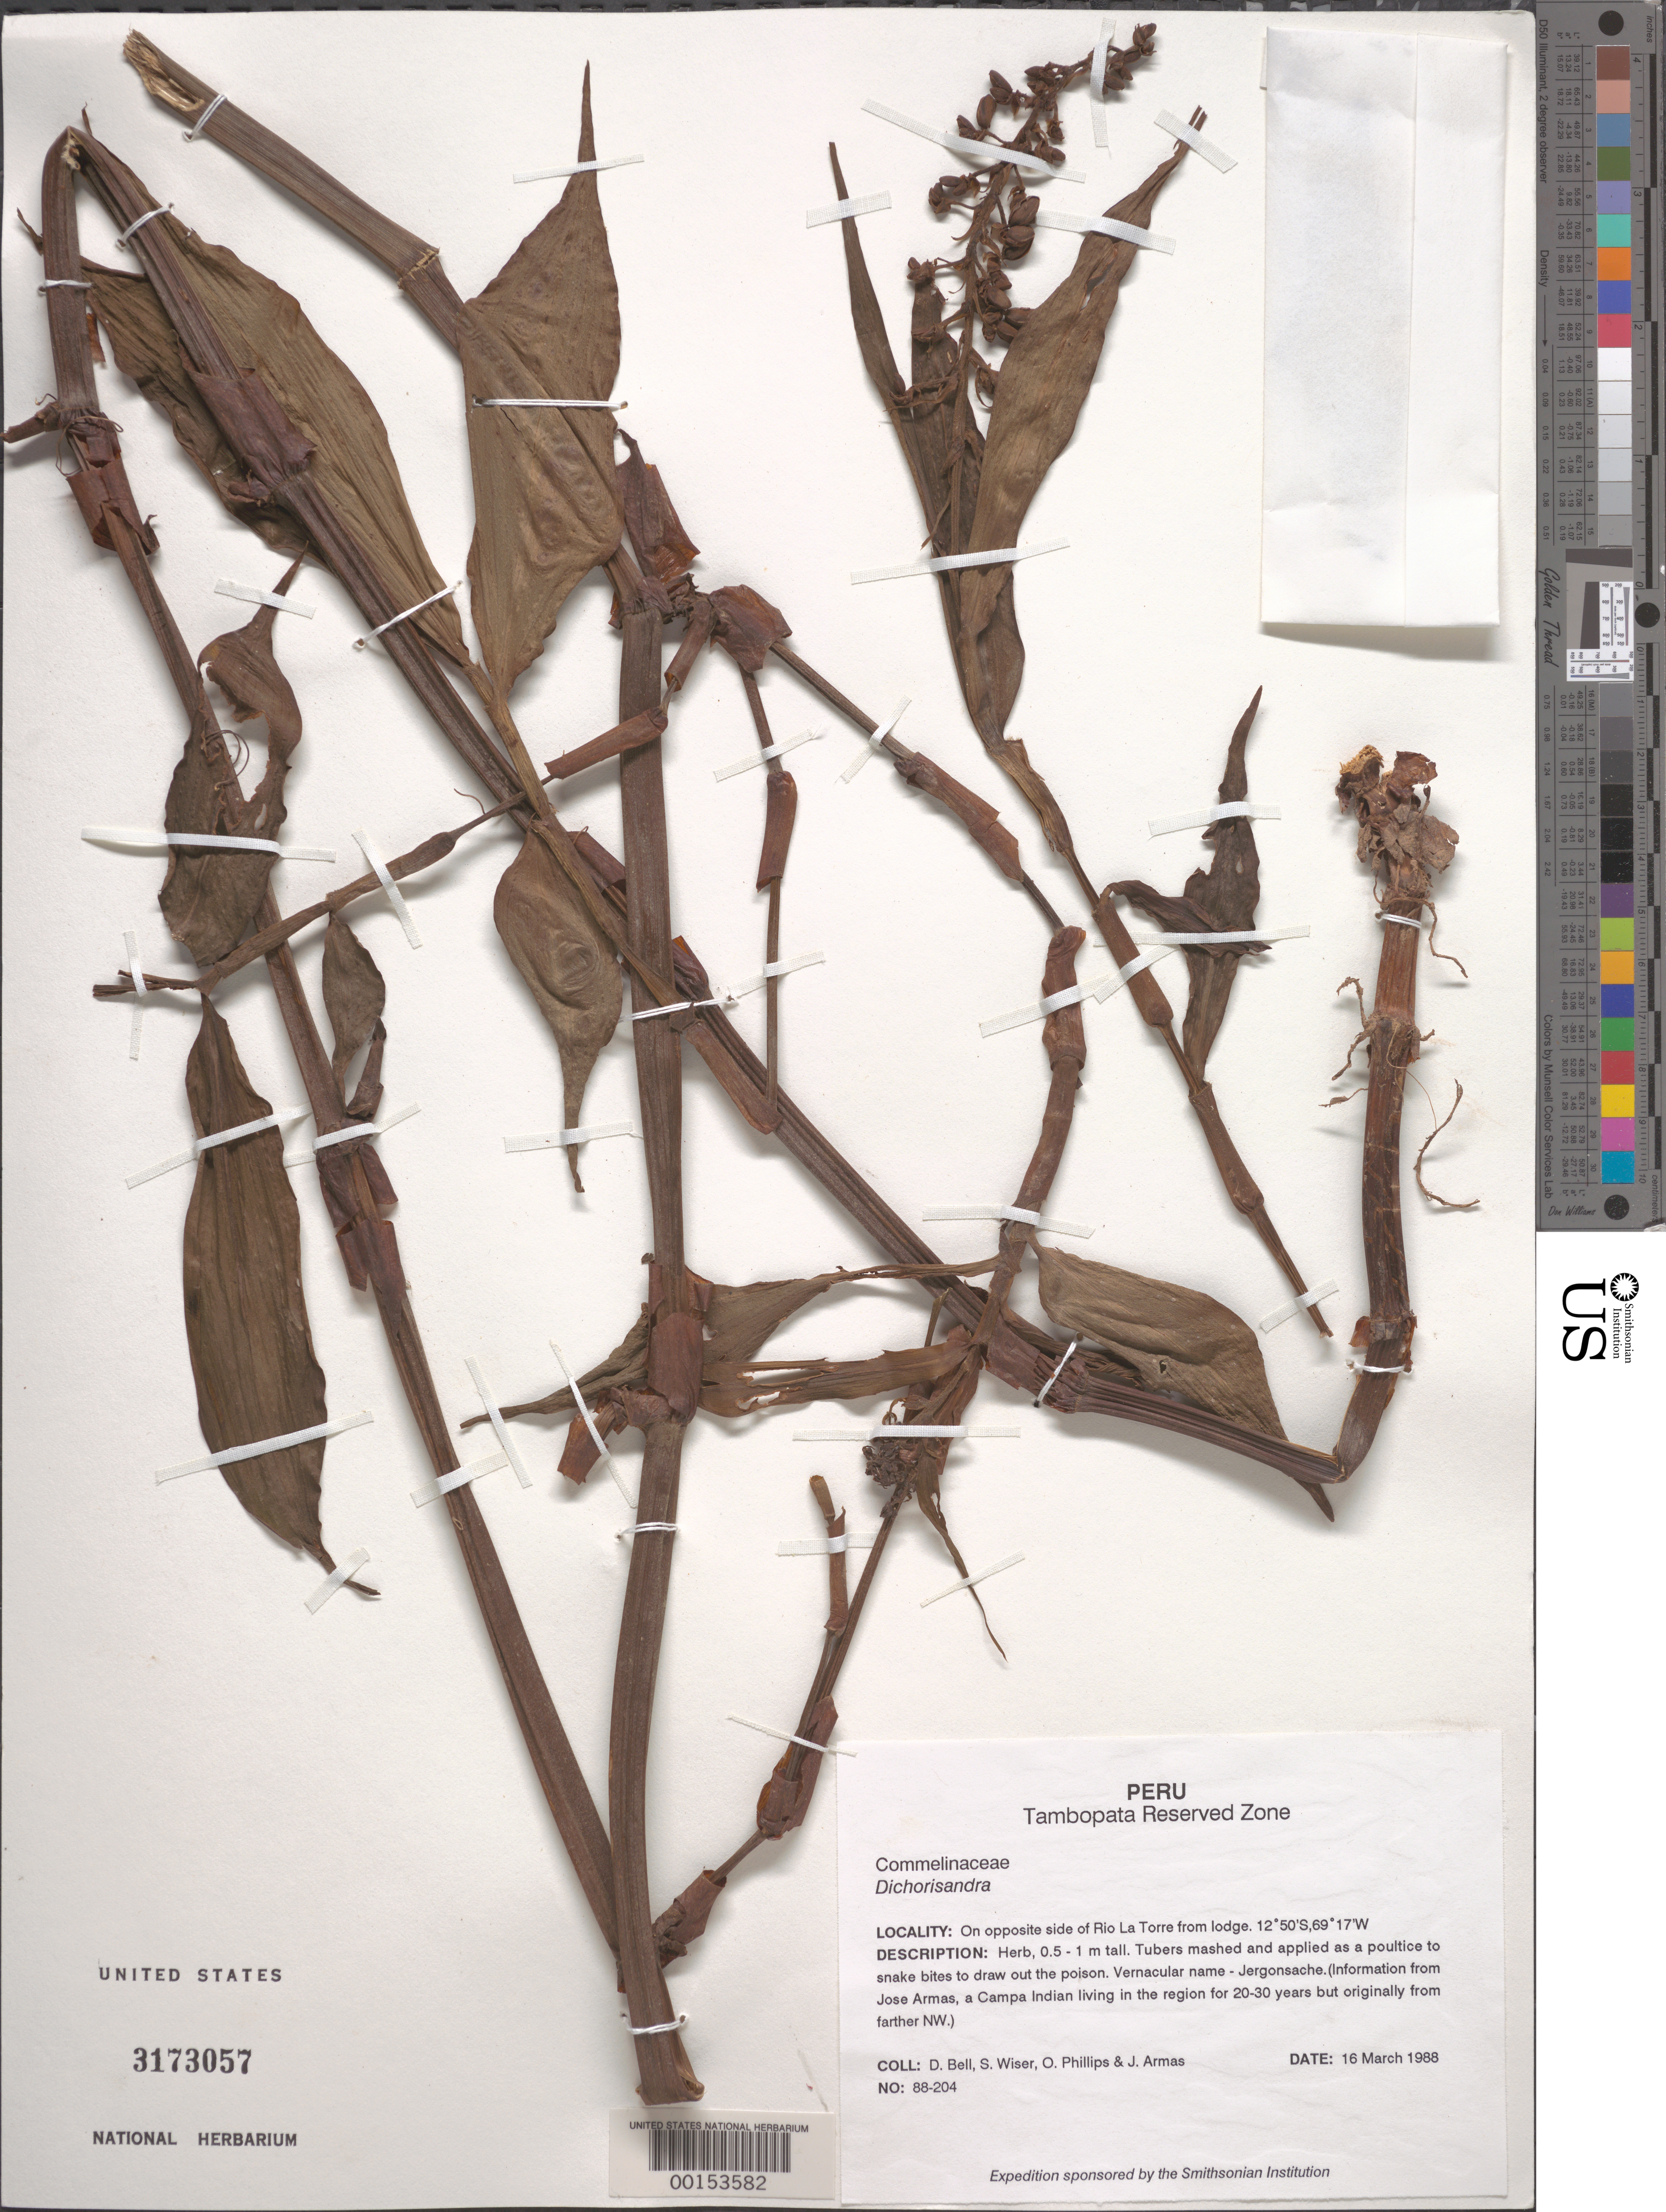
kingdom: Plantae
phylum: Tracheophyta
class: Liliopsida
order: Commelinales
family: Commelinaceae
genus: Dichorisandra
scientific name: Dichorisandra sp.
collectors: D. A. Bell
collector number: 88-204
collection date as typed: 16 Mar 1988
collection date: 1988-03-16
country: Peru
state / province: Madre de Dios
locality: Tambopata reserved zone, on opposite side of rio la torre from lodge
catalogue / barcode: US 3173057